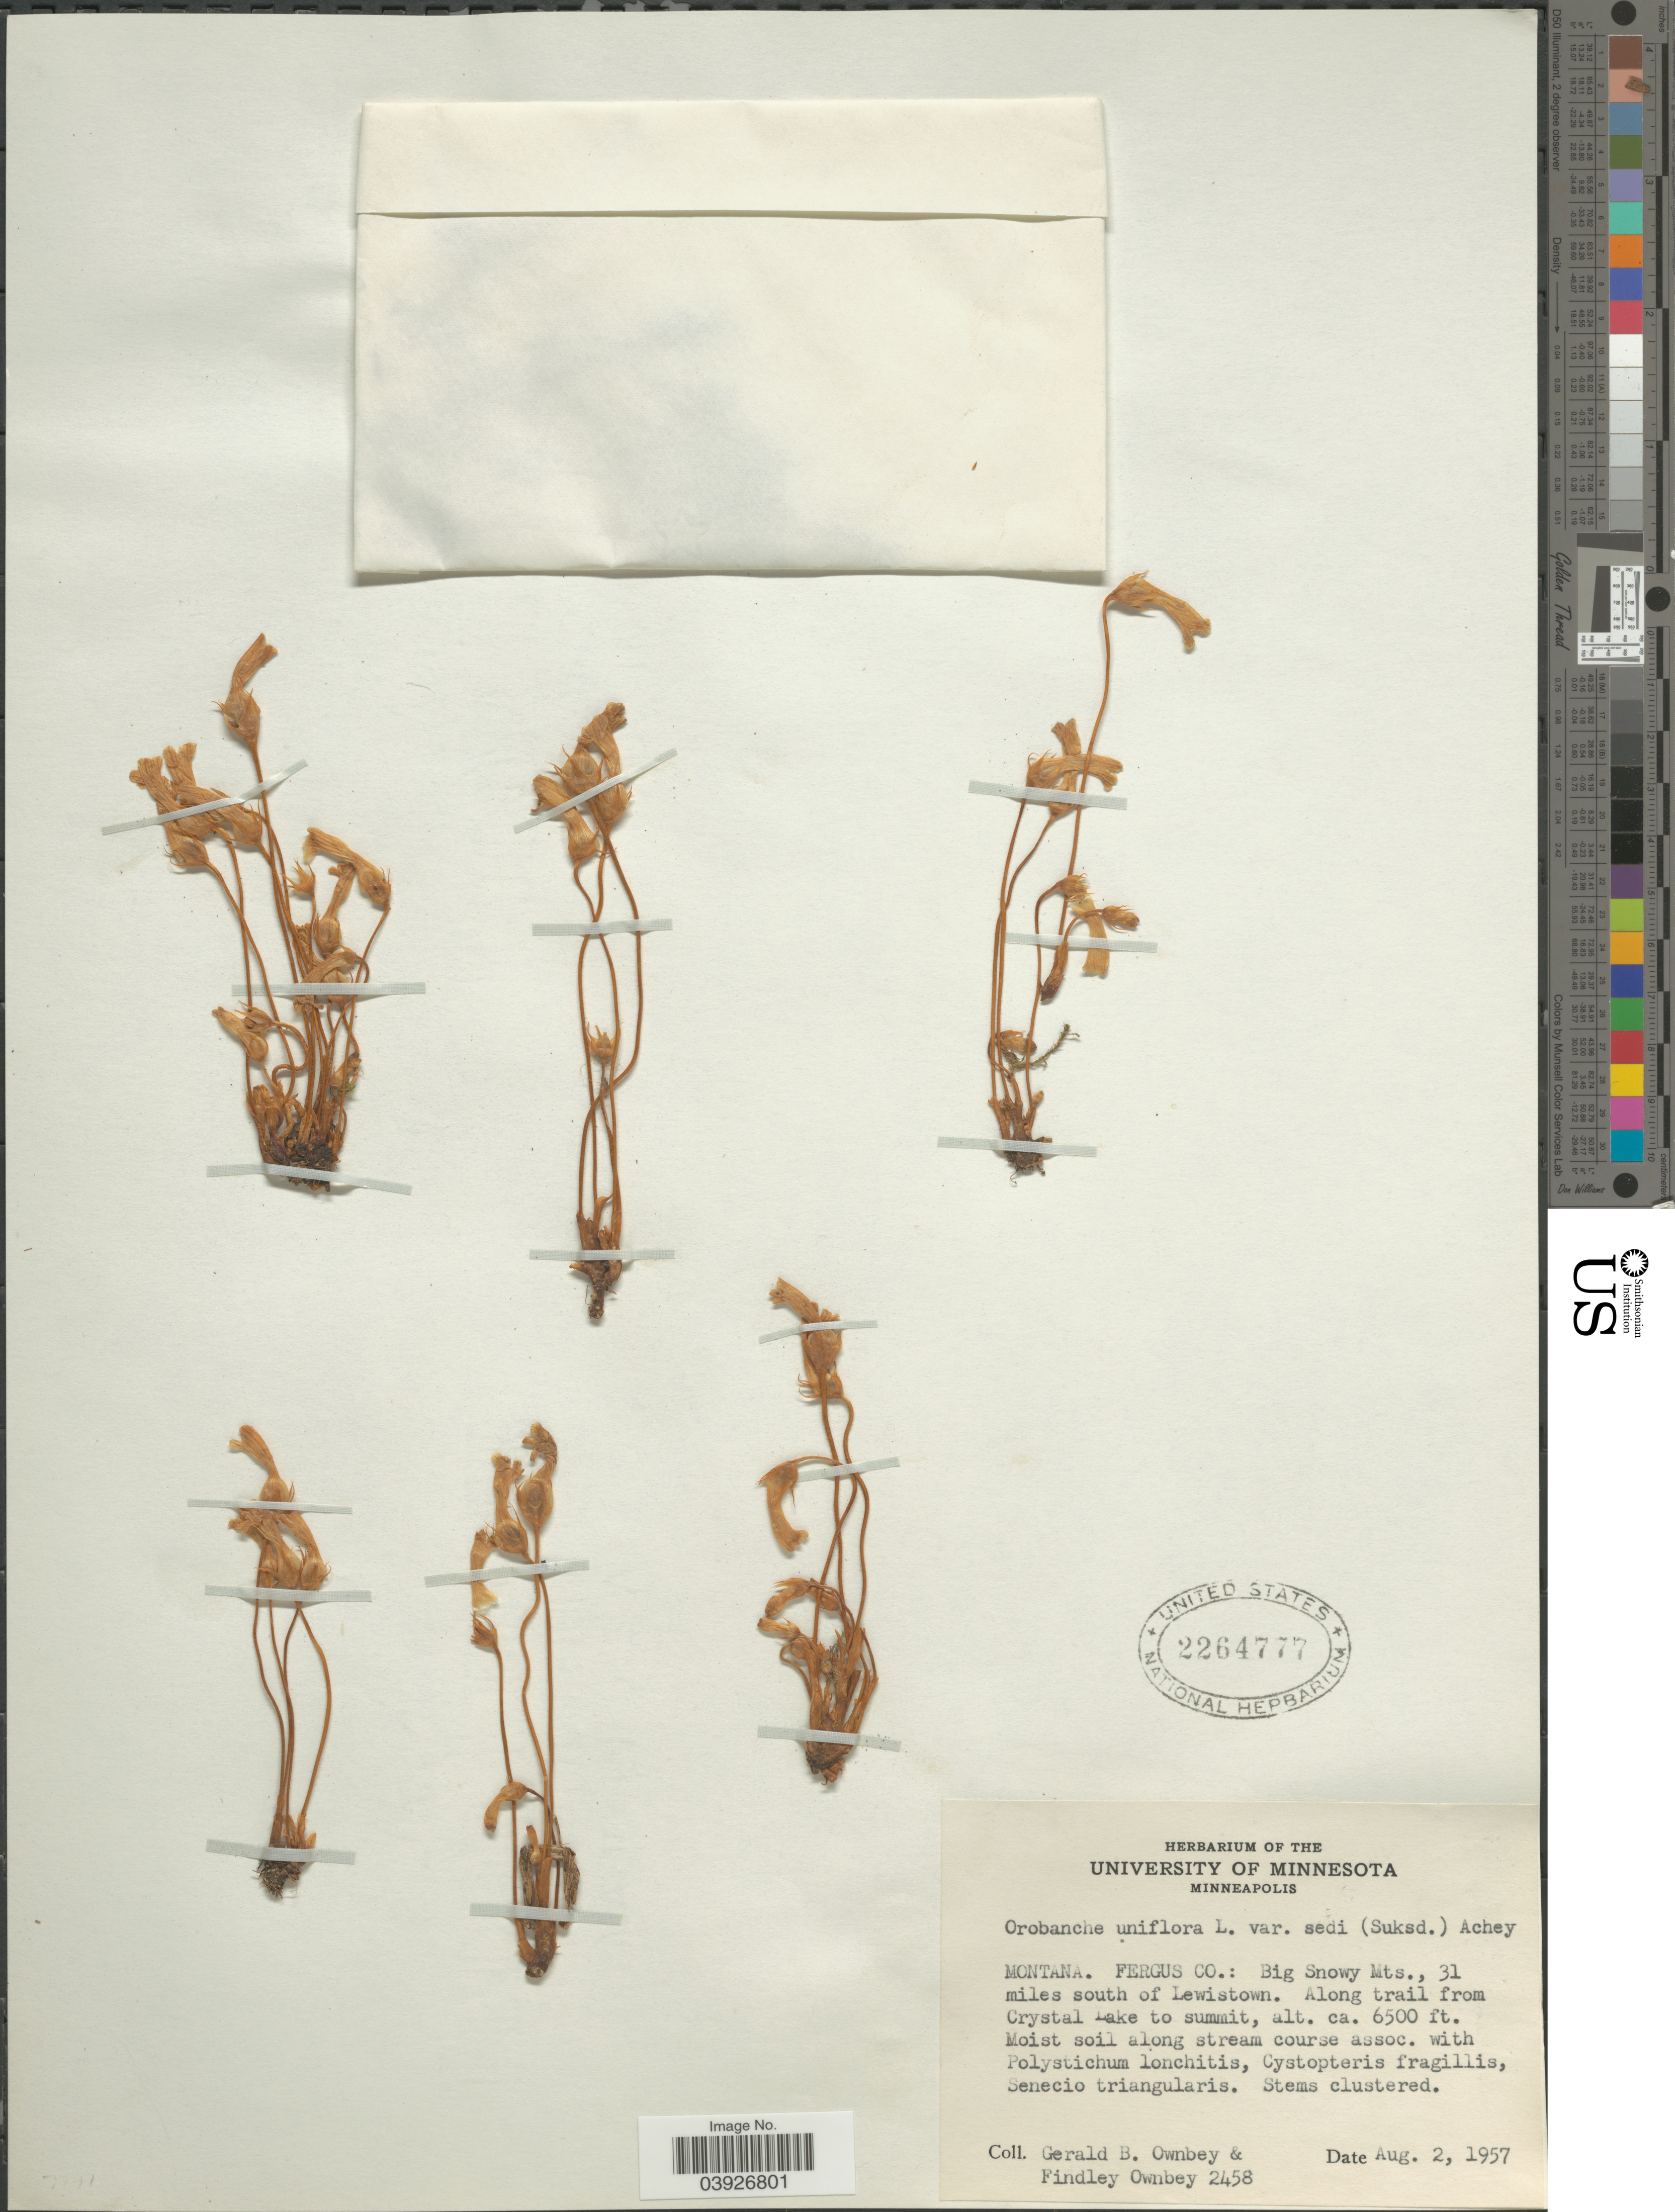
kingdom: Plantae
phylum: Tracheophyta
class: Magnoliopsida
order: Lamiales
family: Orobanchaceae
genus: Aphyllon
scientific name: Aphyllon uniflorum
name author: A. Gray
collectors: G. B. Ownbey & F. Ownbey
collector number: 2458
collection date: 1957-08-02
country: United States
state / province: Montana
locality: Fergus Co.: Big Snowy Mts., 31 miles south of Lewistown. Along trail from Crystal Lake to summit.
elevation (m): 1981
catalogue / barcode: US 2264777